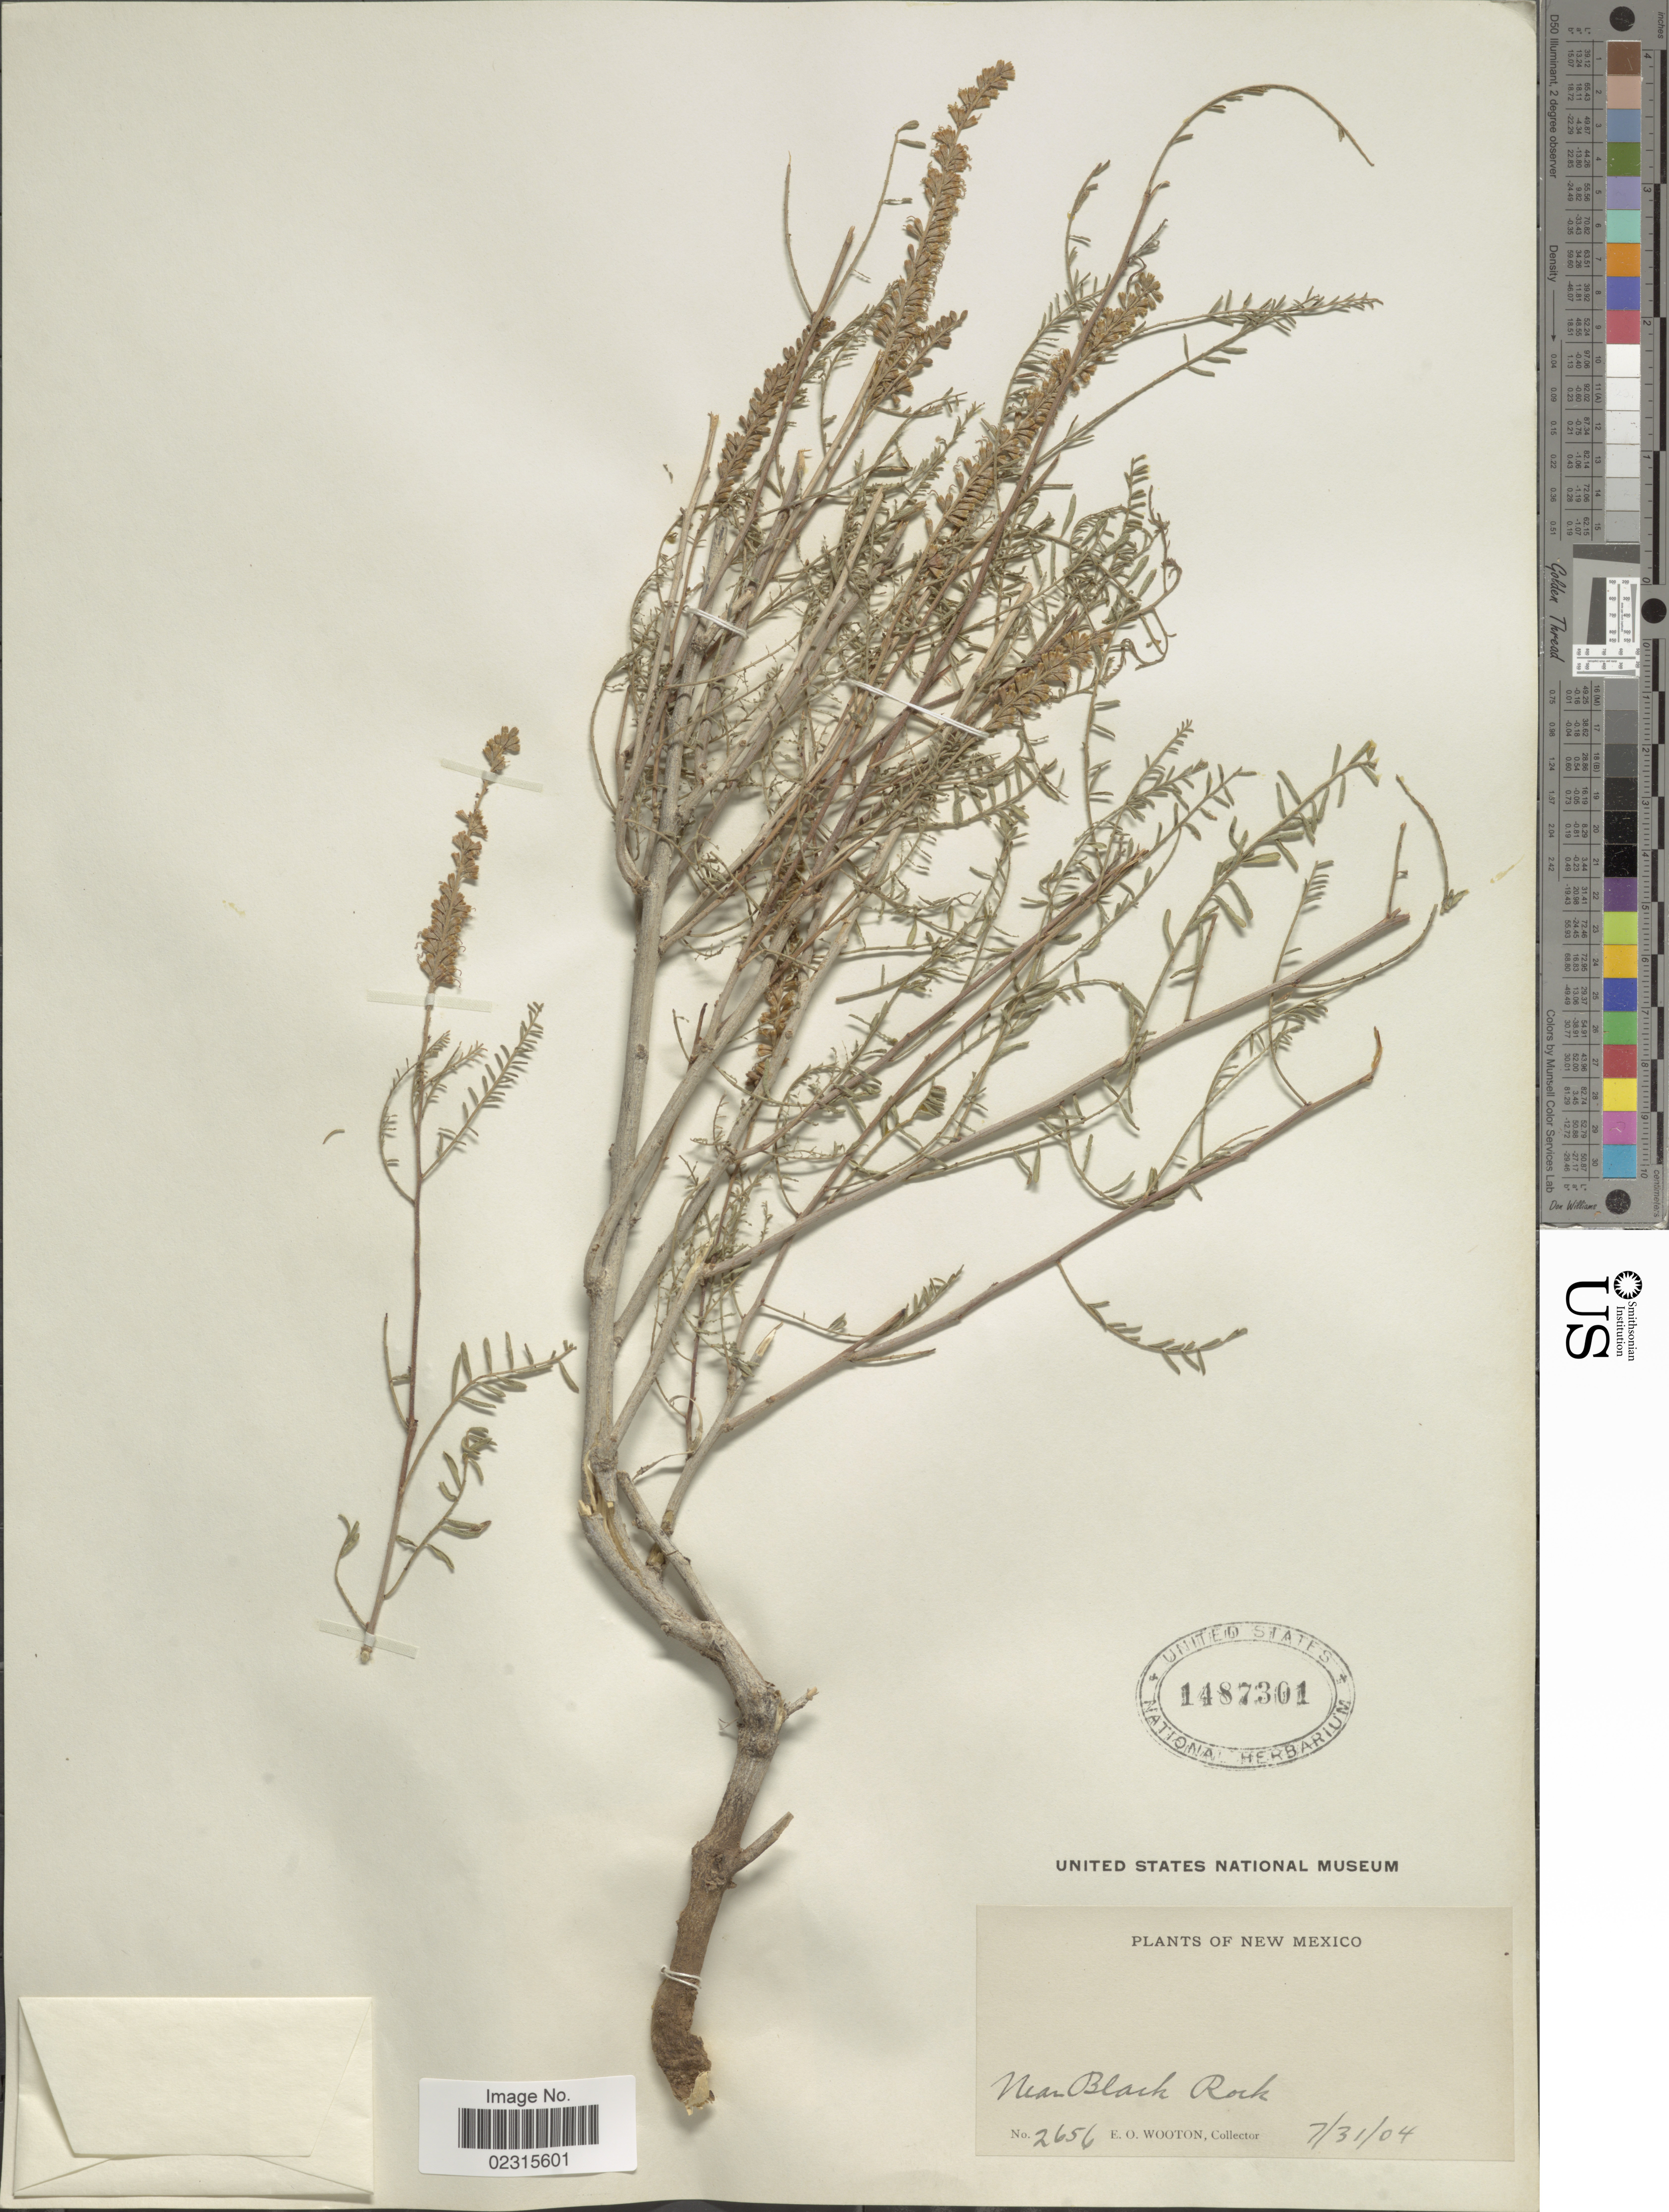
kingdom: Plantae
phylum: Tracheophyta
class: Magnoliopsida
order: Fabales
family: Fabaceae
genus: Parryella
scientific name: Parryella filifolia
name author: Torr. & A. Gray ex A. Gray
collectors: E. O. Wooton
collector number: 2656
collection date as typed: Transcribed d/m/y: 31/7/4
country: United States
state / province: New Mexico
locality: Near Black Rock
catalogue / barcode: US 1487301